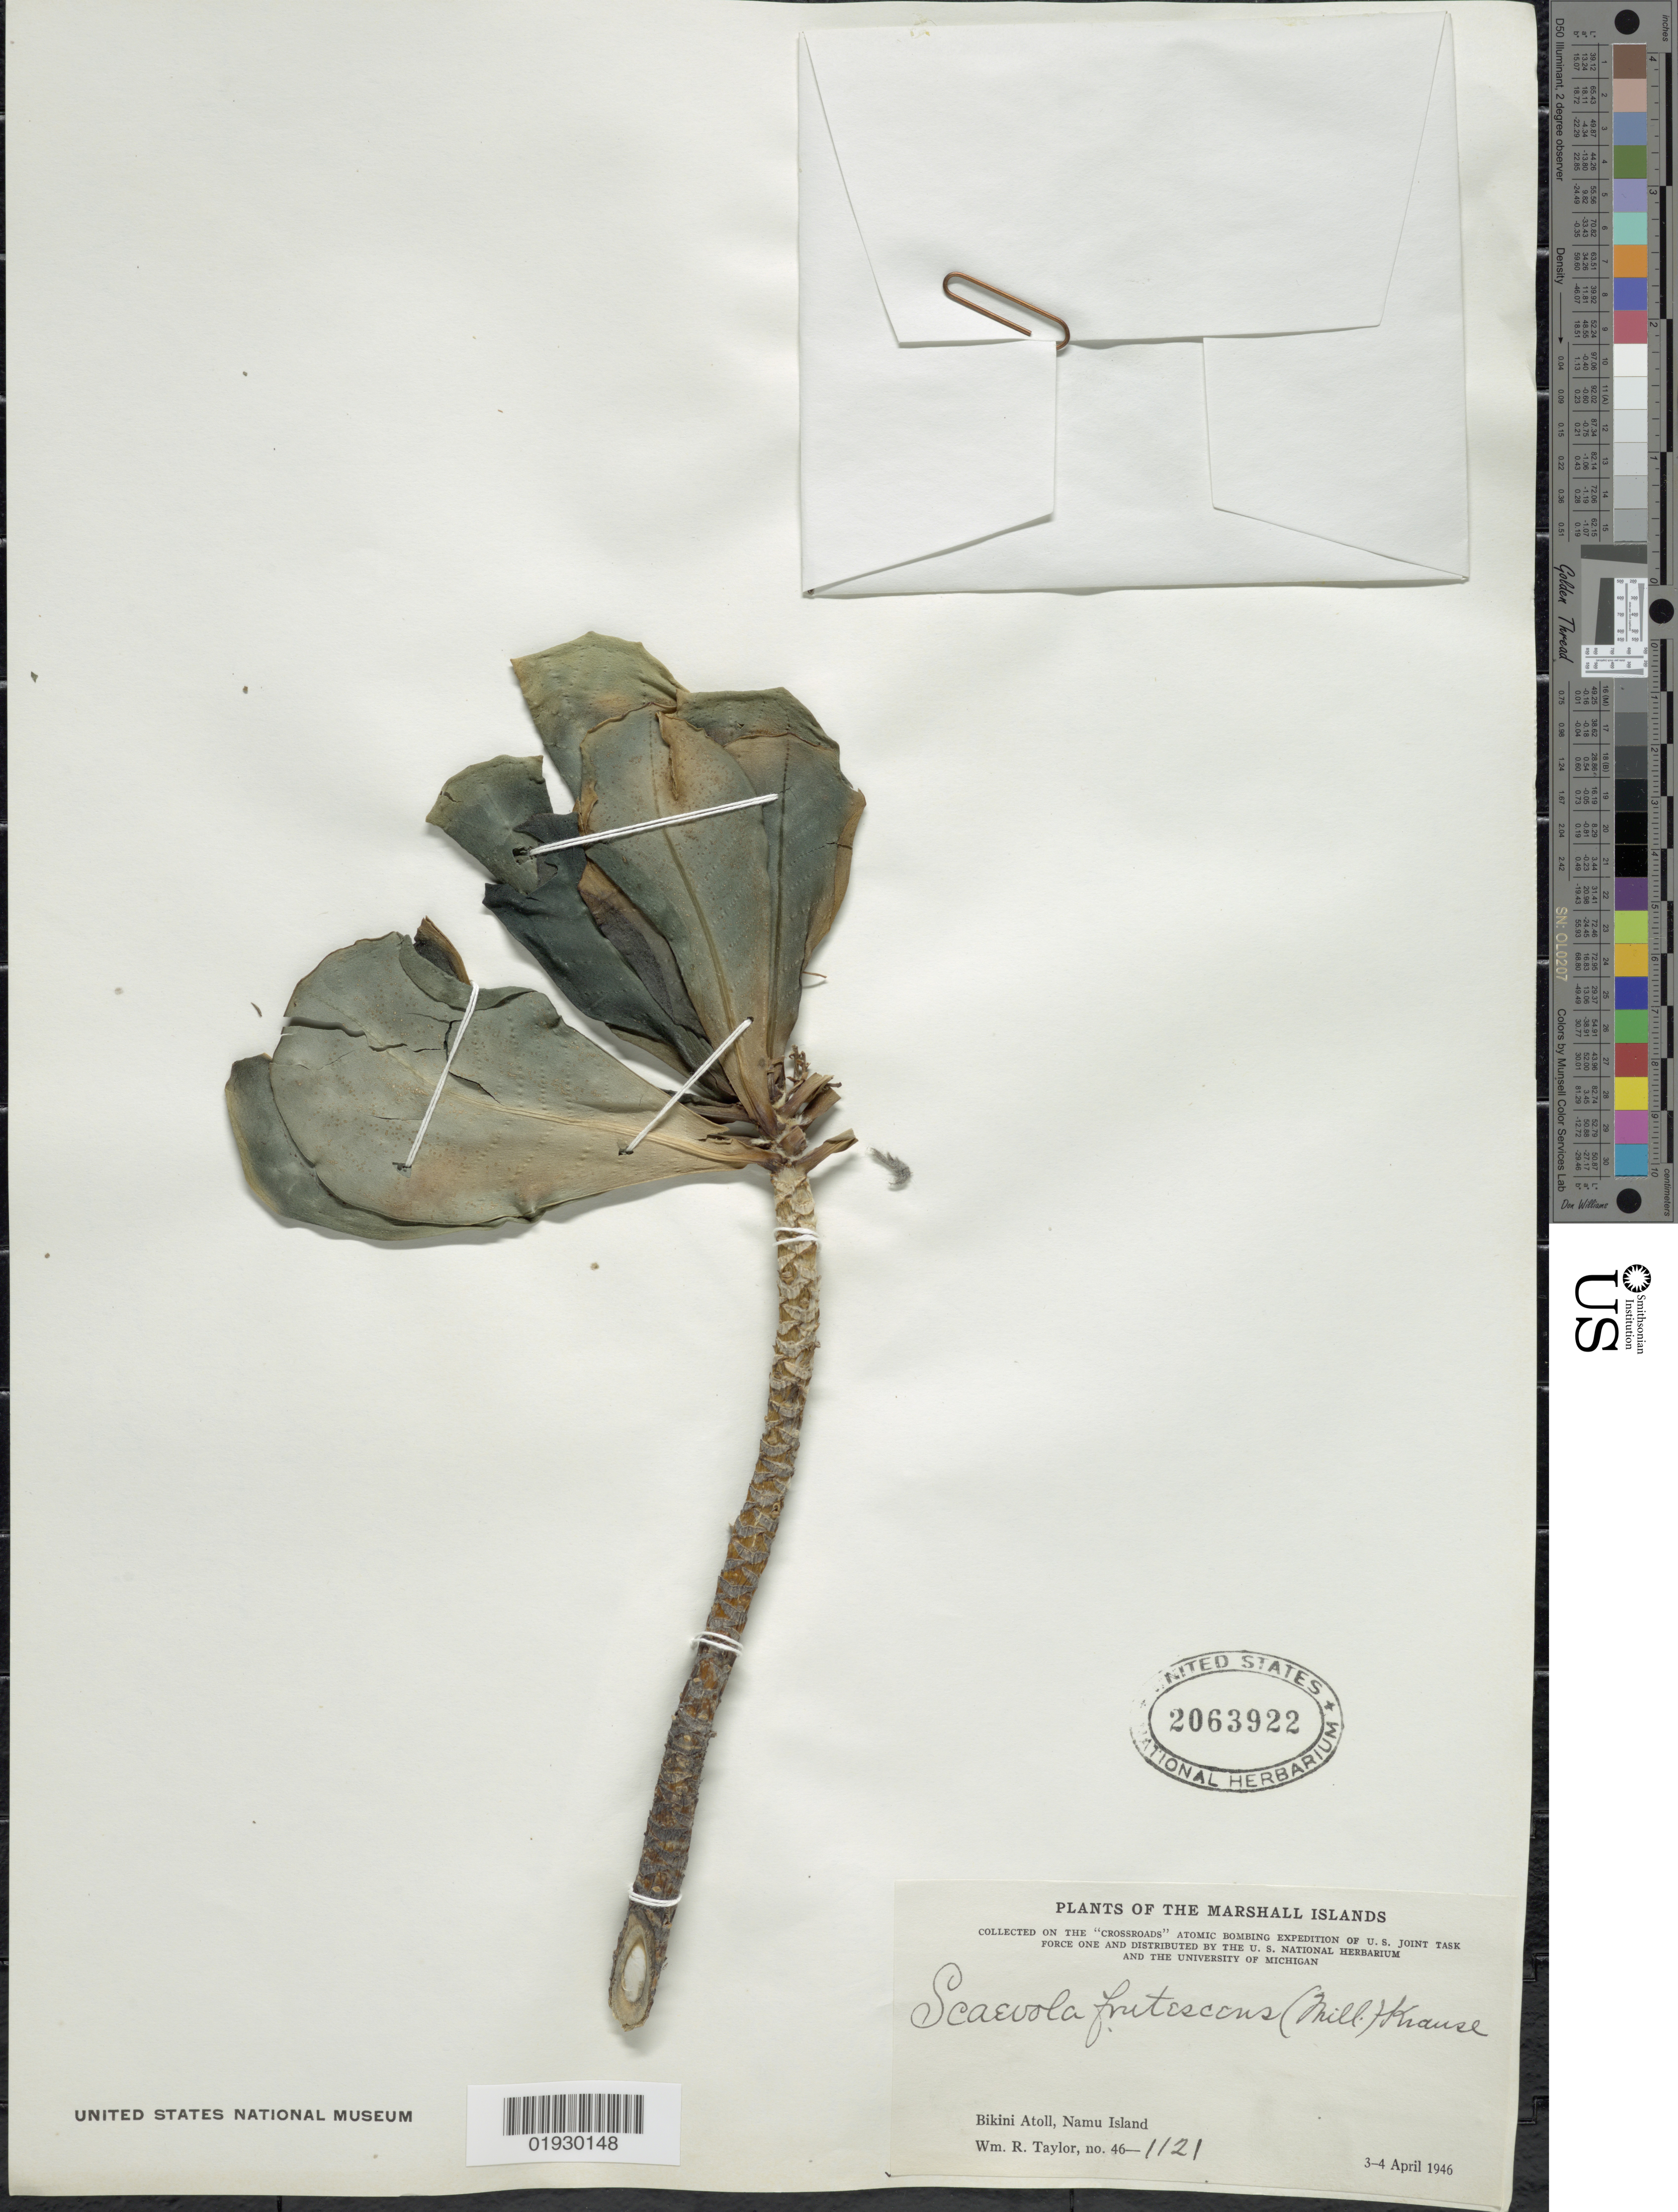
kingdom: Plantae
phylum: Tracheophyta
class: Magnoliopsida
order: Asterales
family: Goodeniaceae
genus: Scaevola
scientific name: Scaevola taccada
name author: (Gaertn.) Roxb.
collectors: W. R. Taylor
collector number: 46-1121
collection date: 1946-04-03/1946-04-04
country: Marshall Islands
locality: Bikini Atoll, Namu Island.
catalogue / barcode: US 2063922